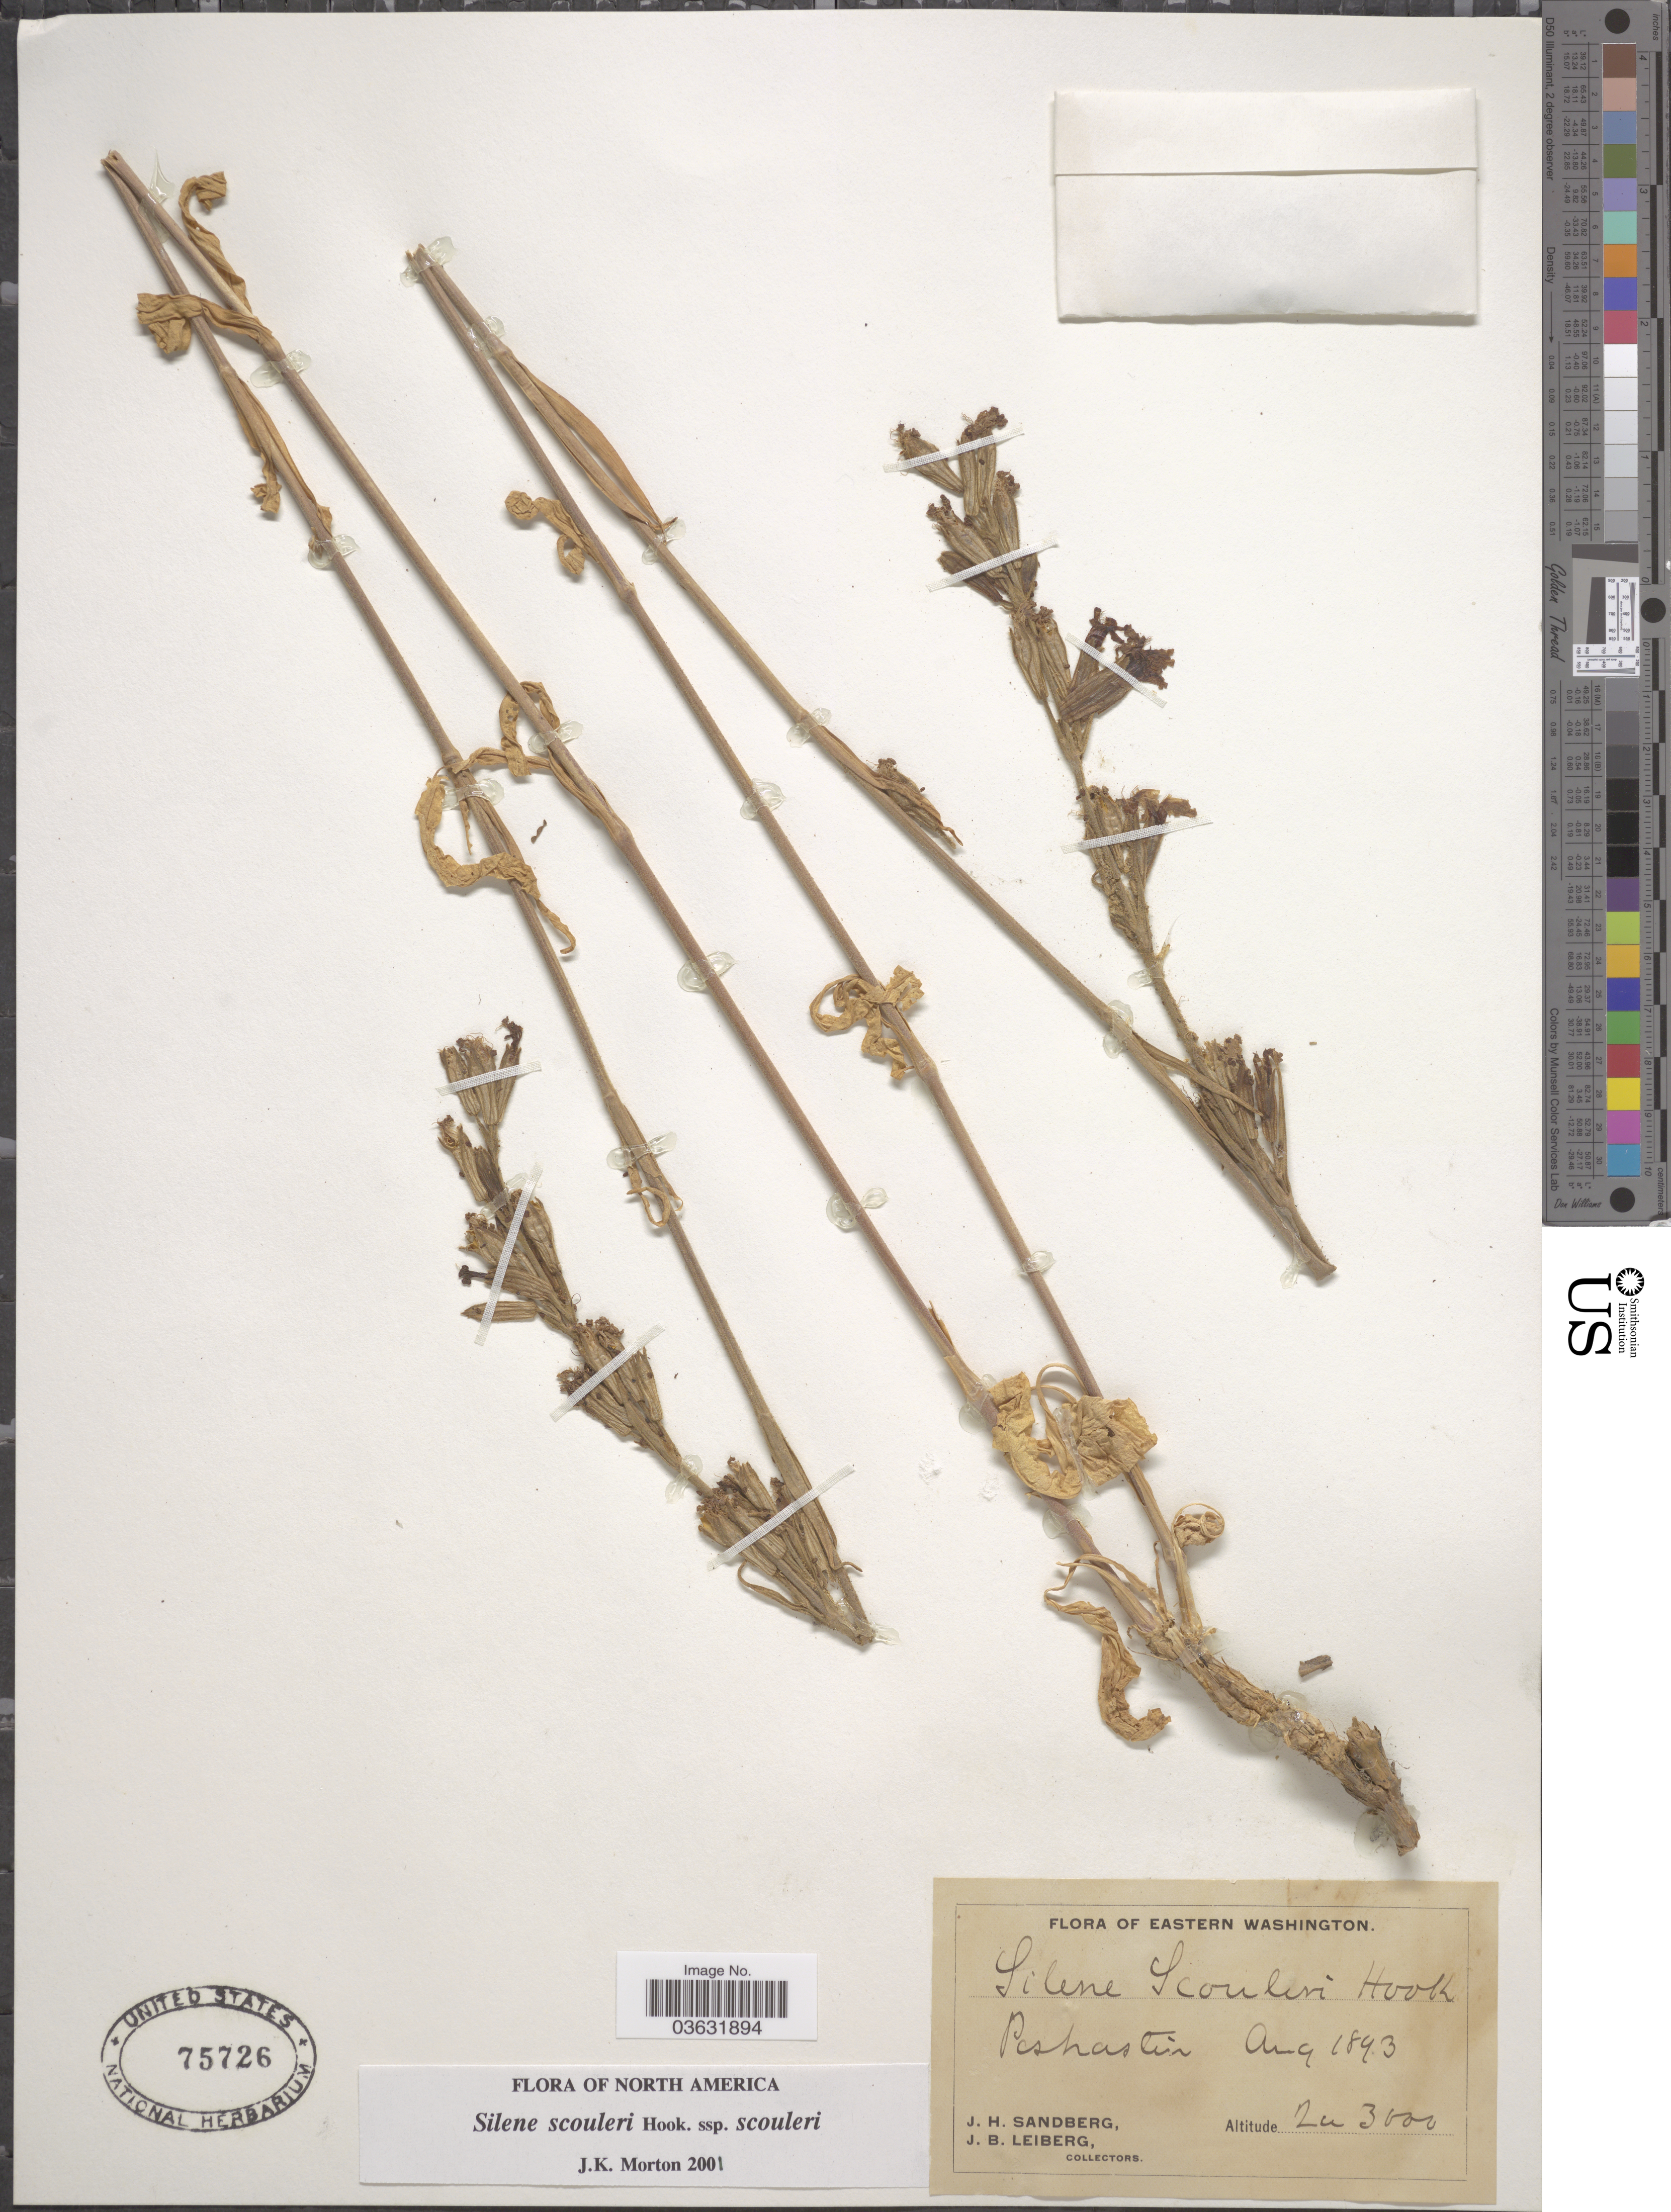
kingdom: Plantae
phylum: Tracheophyta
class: Magnoliopsida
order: Caryophyllales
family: Caryophyllaceae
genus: Silene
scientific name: Silene scouleri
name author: Hook.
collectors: J. H. Sandberg & J. B. Leiberg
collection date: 1893-08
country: United States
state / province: Washington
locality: Eastern Washington. Peshastin.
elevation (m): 3000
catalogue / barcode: US 75726